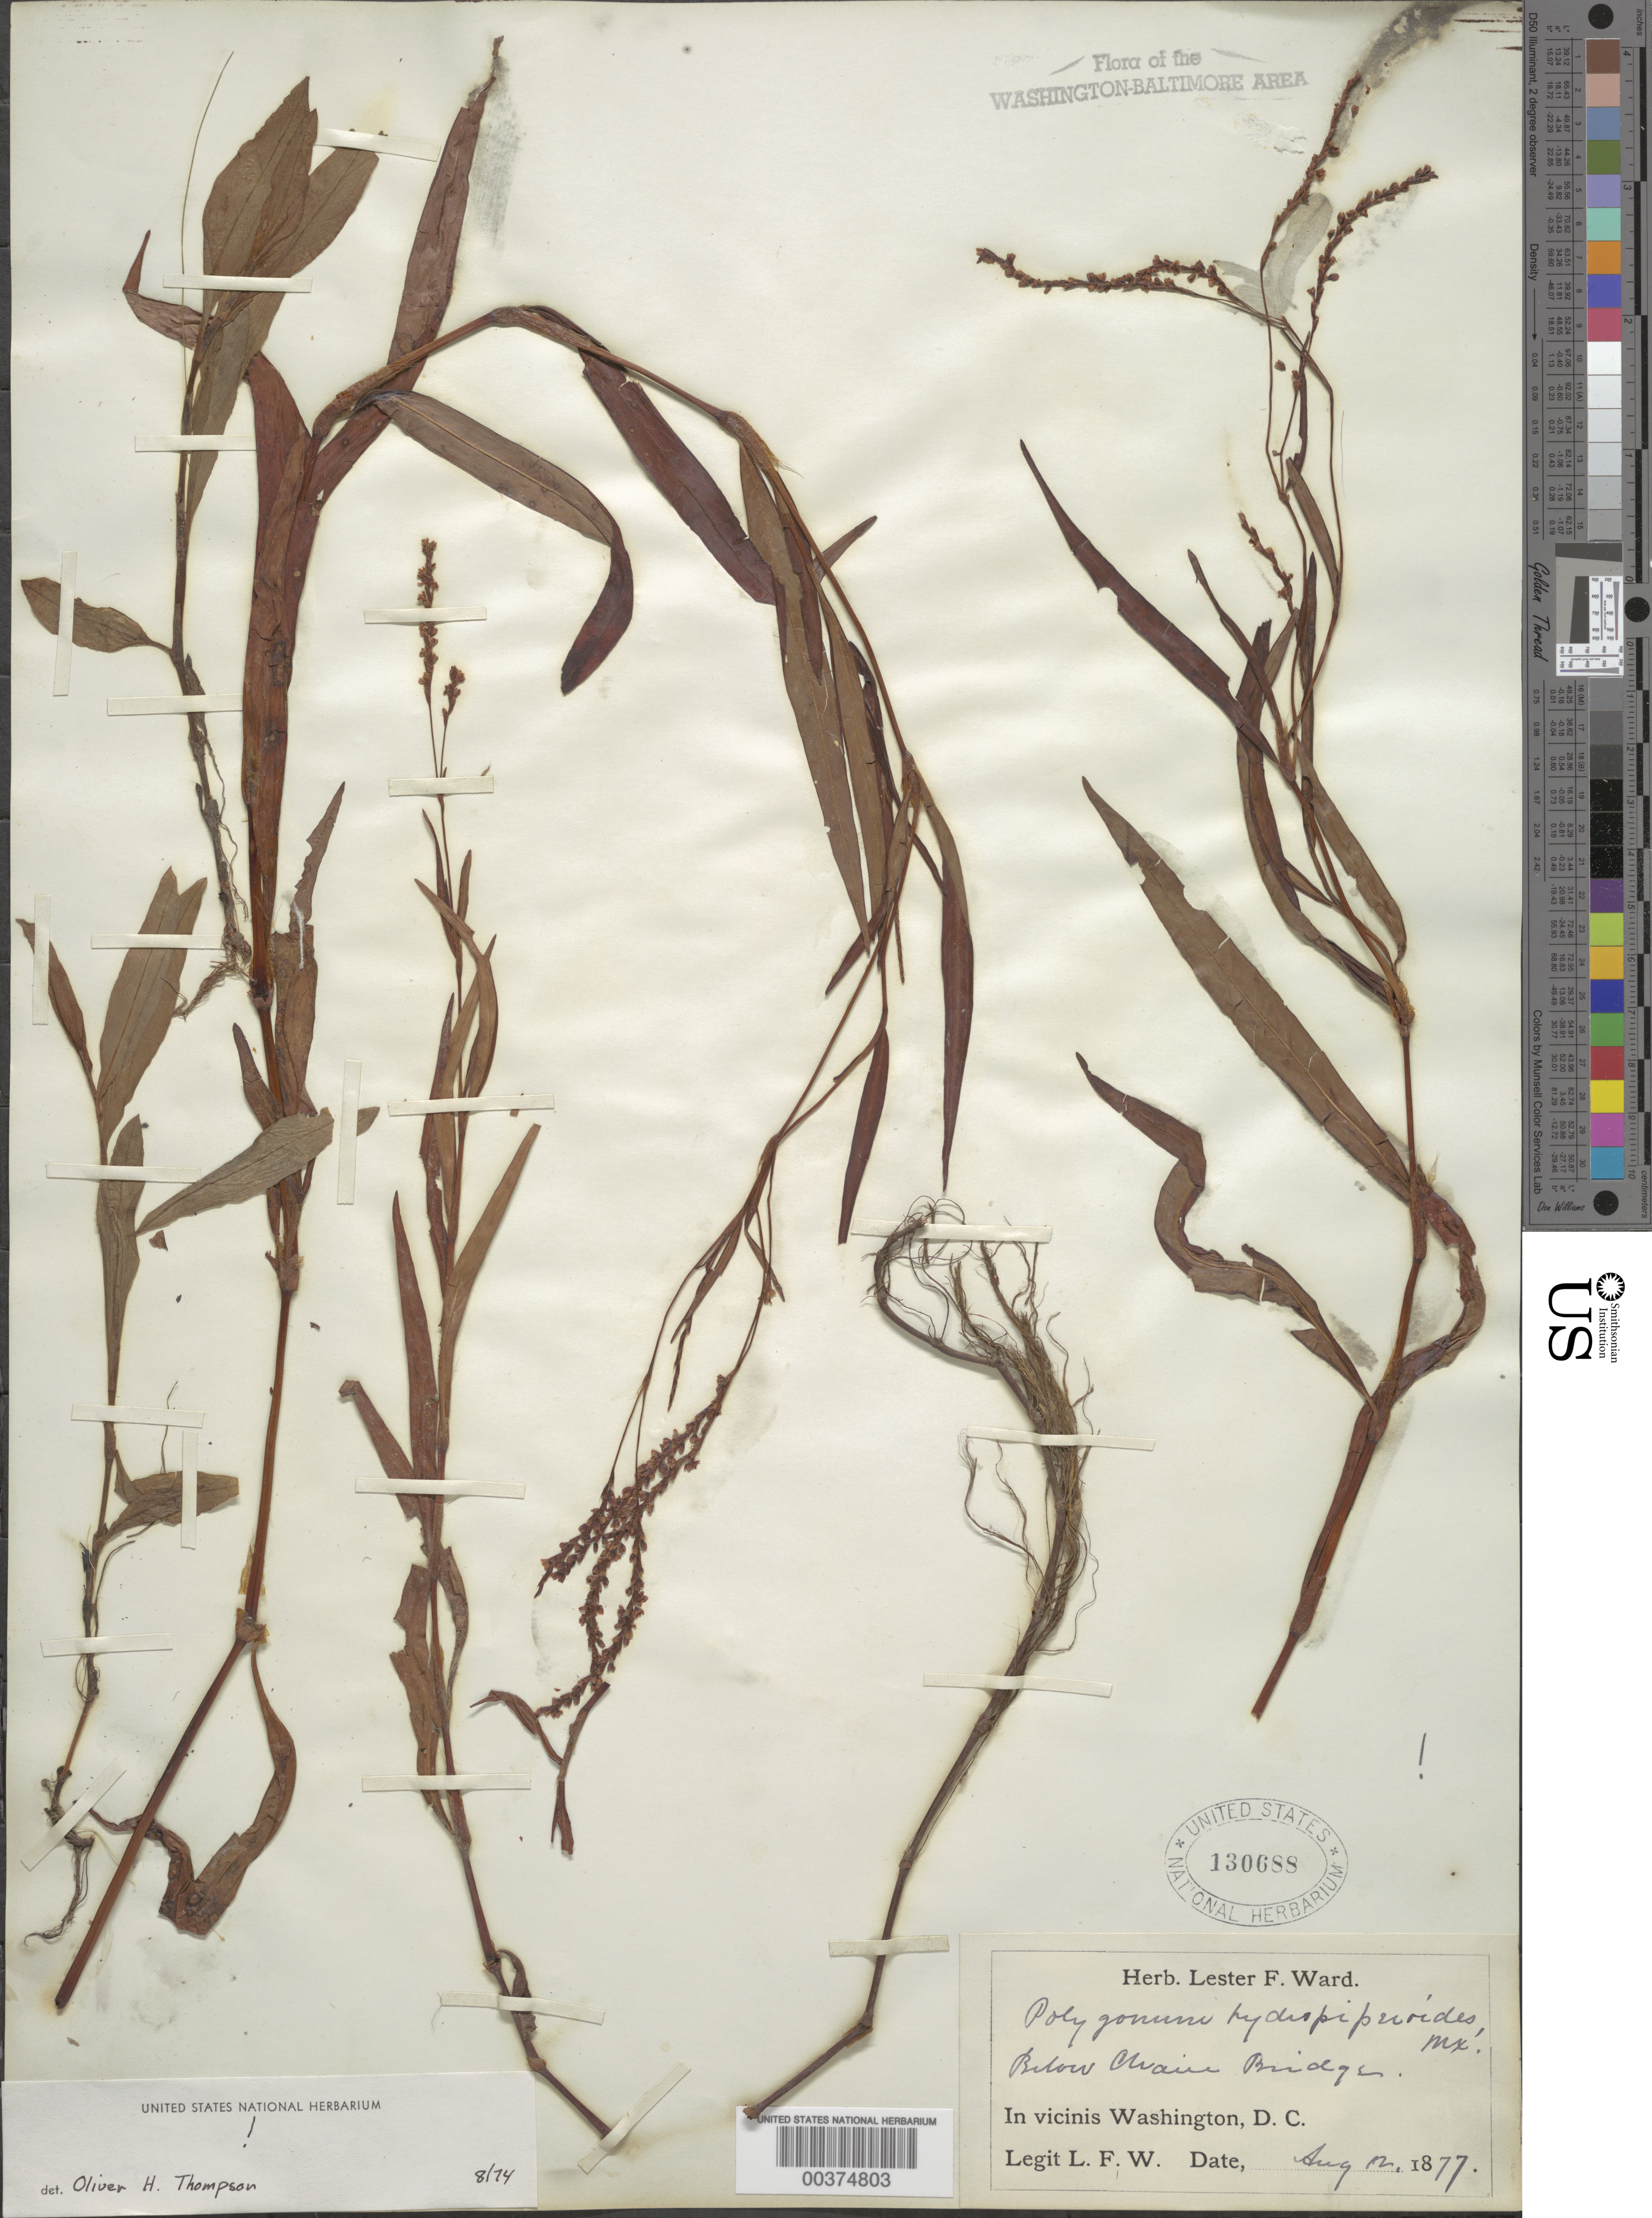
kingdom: Plantae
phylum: Tracheophyta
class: Magnoliopsida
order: Caryophyllales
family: Polygonaceae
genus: Persicaria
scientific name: Persicaria hydropiperoides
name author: (Michx.) Small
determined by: Atha, D. E.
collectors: L. F. Ward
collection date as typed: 12 Aug 1877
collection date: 1877-08-12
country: United States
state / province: District of Columbia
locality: Chain Bridge C. and O. Canal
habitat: Wet places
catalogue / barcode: US 130688